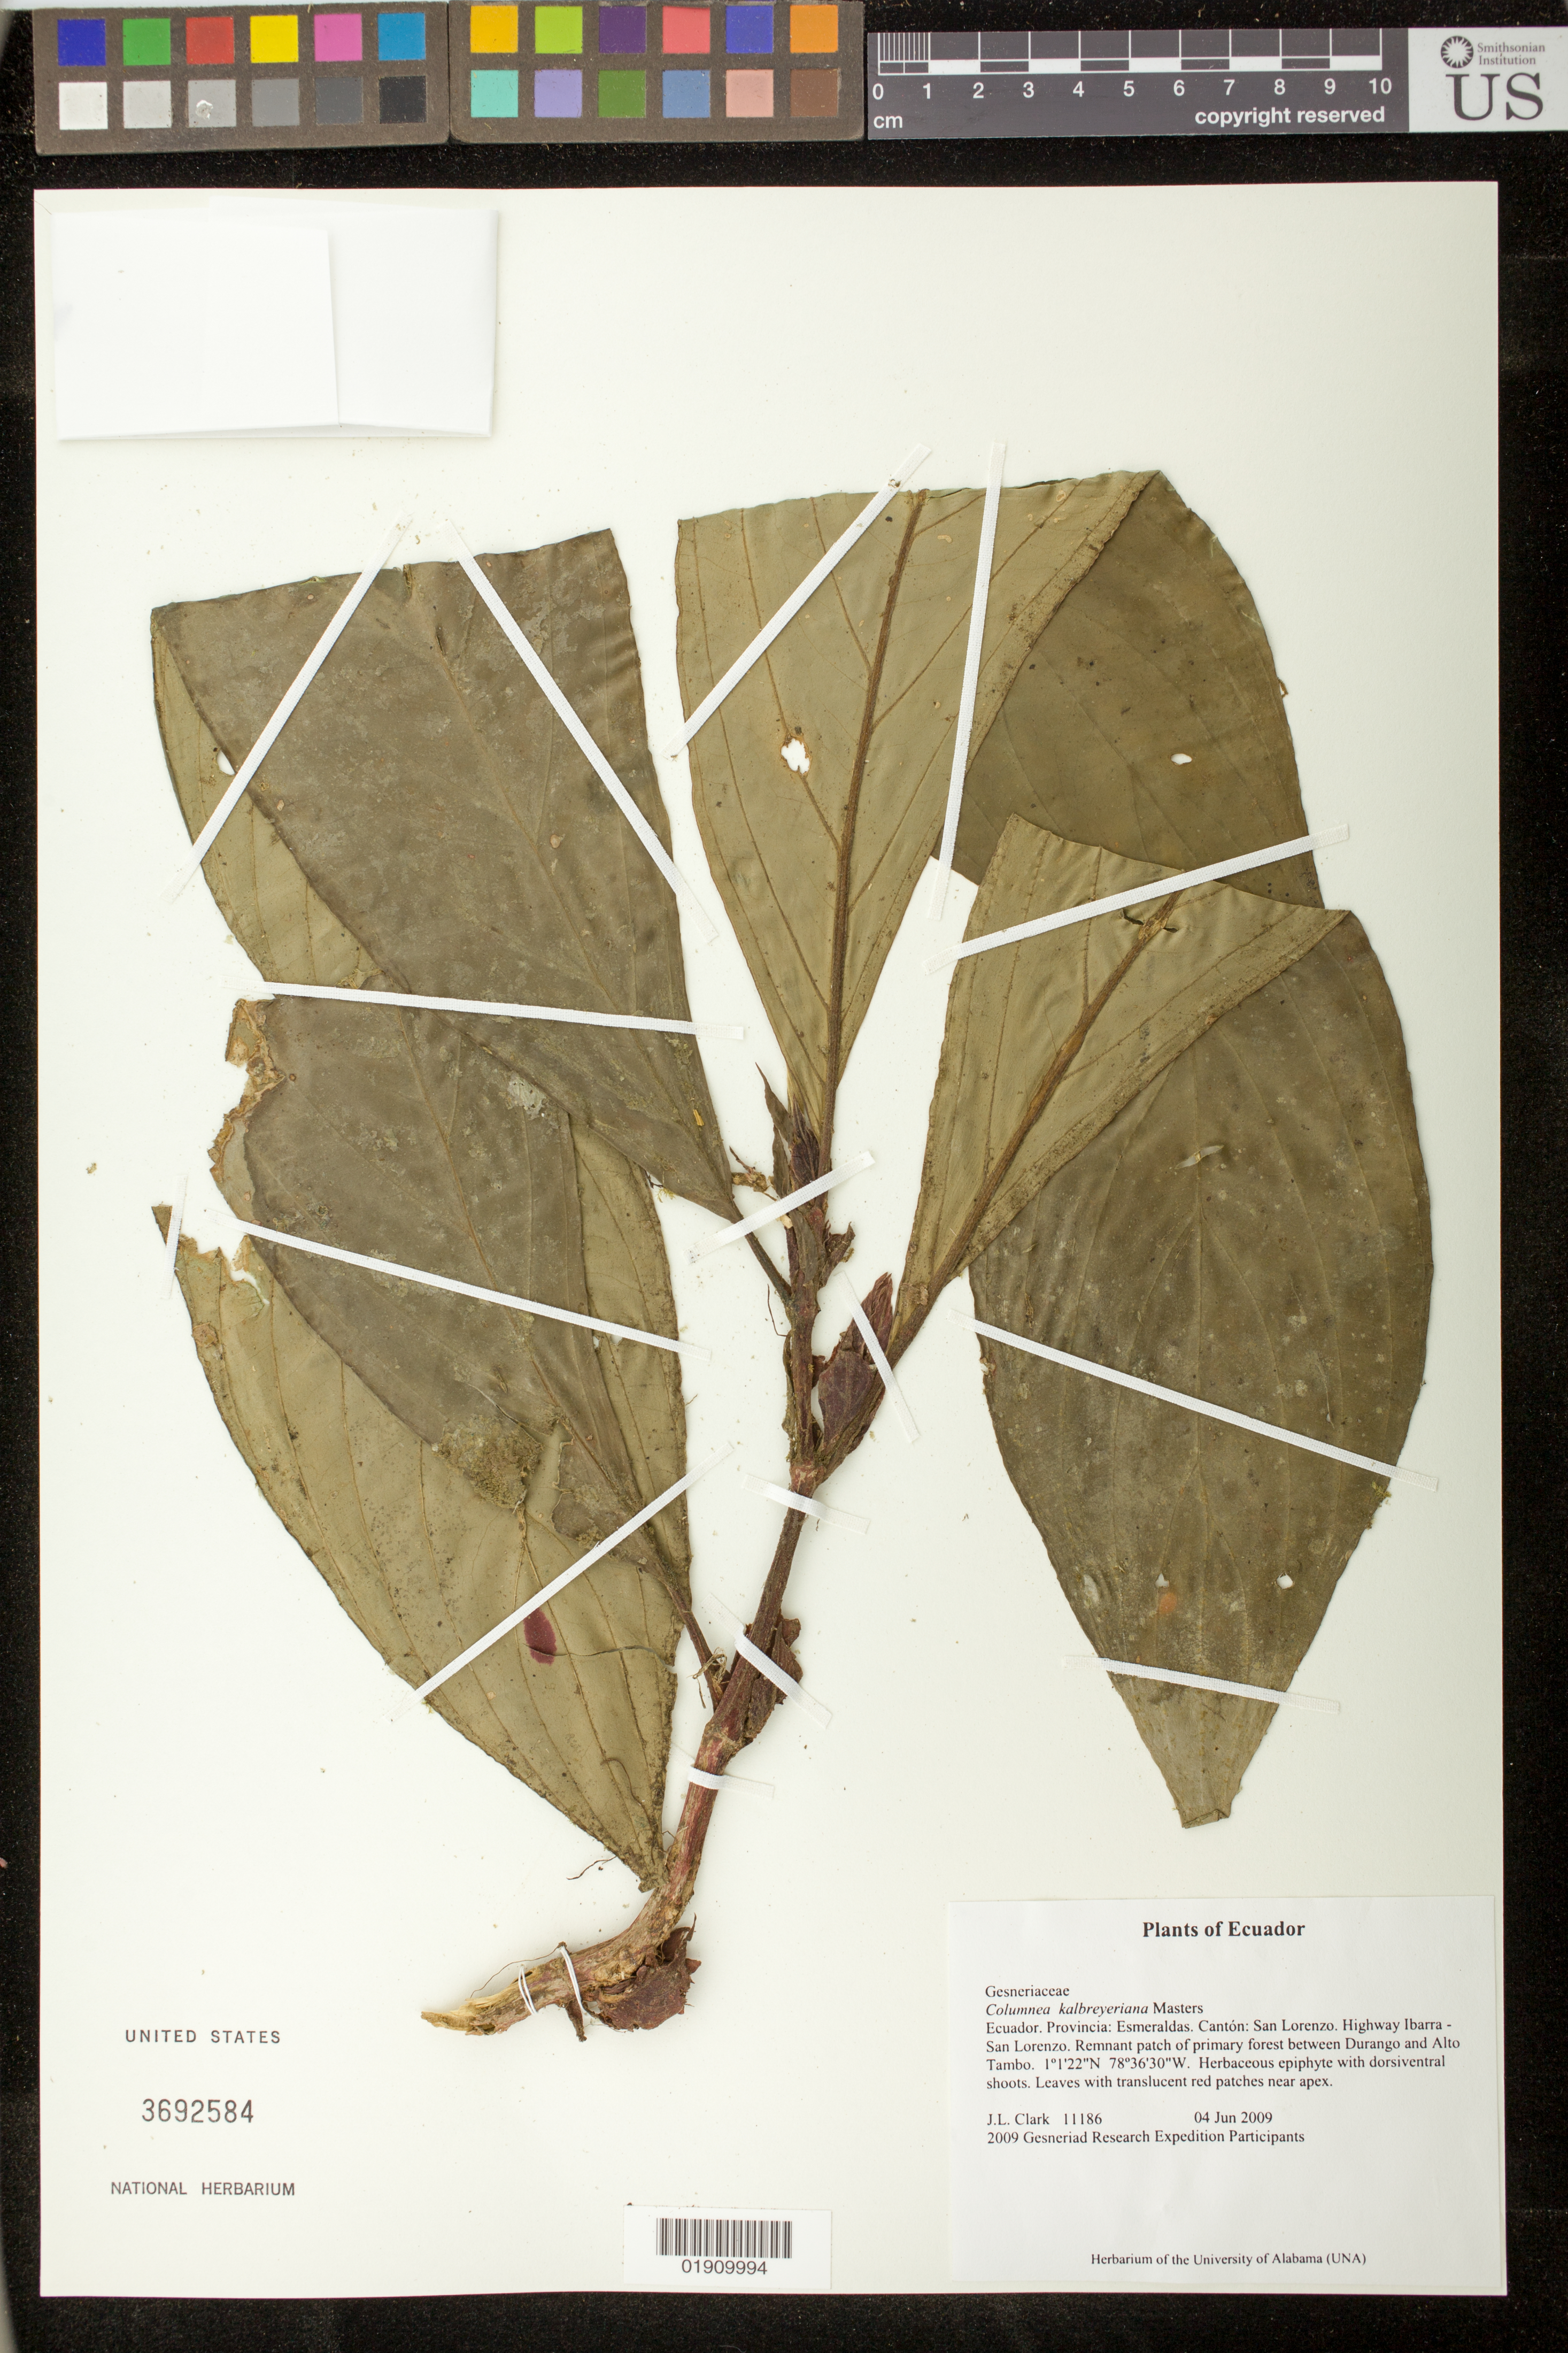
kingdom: Plantae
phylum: Tracheophyta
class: Magnoliopsida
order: Lamiales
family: Gesneriaceae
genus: Columnea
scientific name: Columnea kalbreyeriana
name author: Mast.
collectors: J. L. Clark & 2009 Gesneriad Research Expedition Participants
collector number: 11186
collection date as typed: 04 Jun 2009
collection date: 2009-06-04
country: Ecuador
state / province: Esmeraldas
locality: Provincia: Esmeraldas. Cantón: San Lorenzo. Highway Ibarra - San Lorenzo. Remnant patch of primary forest between Durango and Alto Tambo.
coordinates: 1 01 22 N, 78 36 30 W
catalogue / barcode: US 3692584